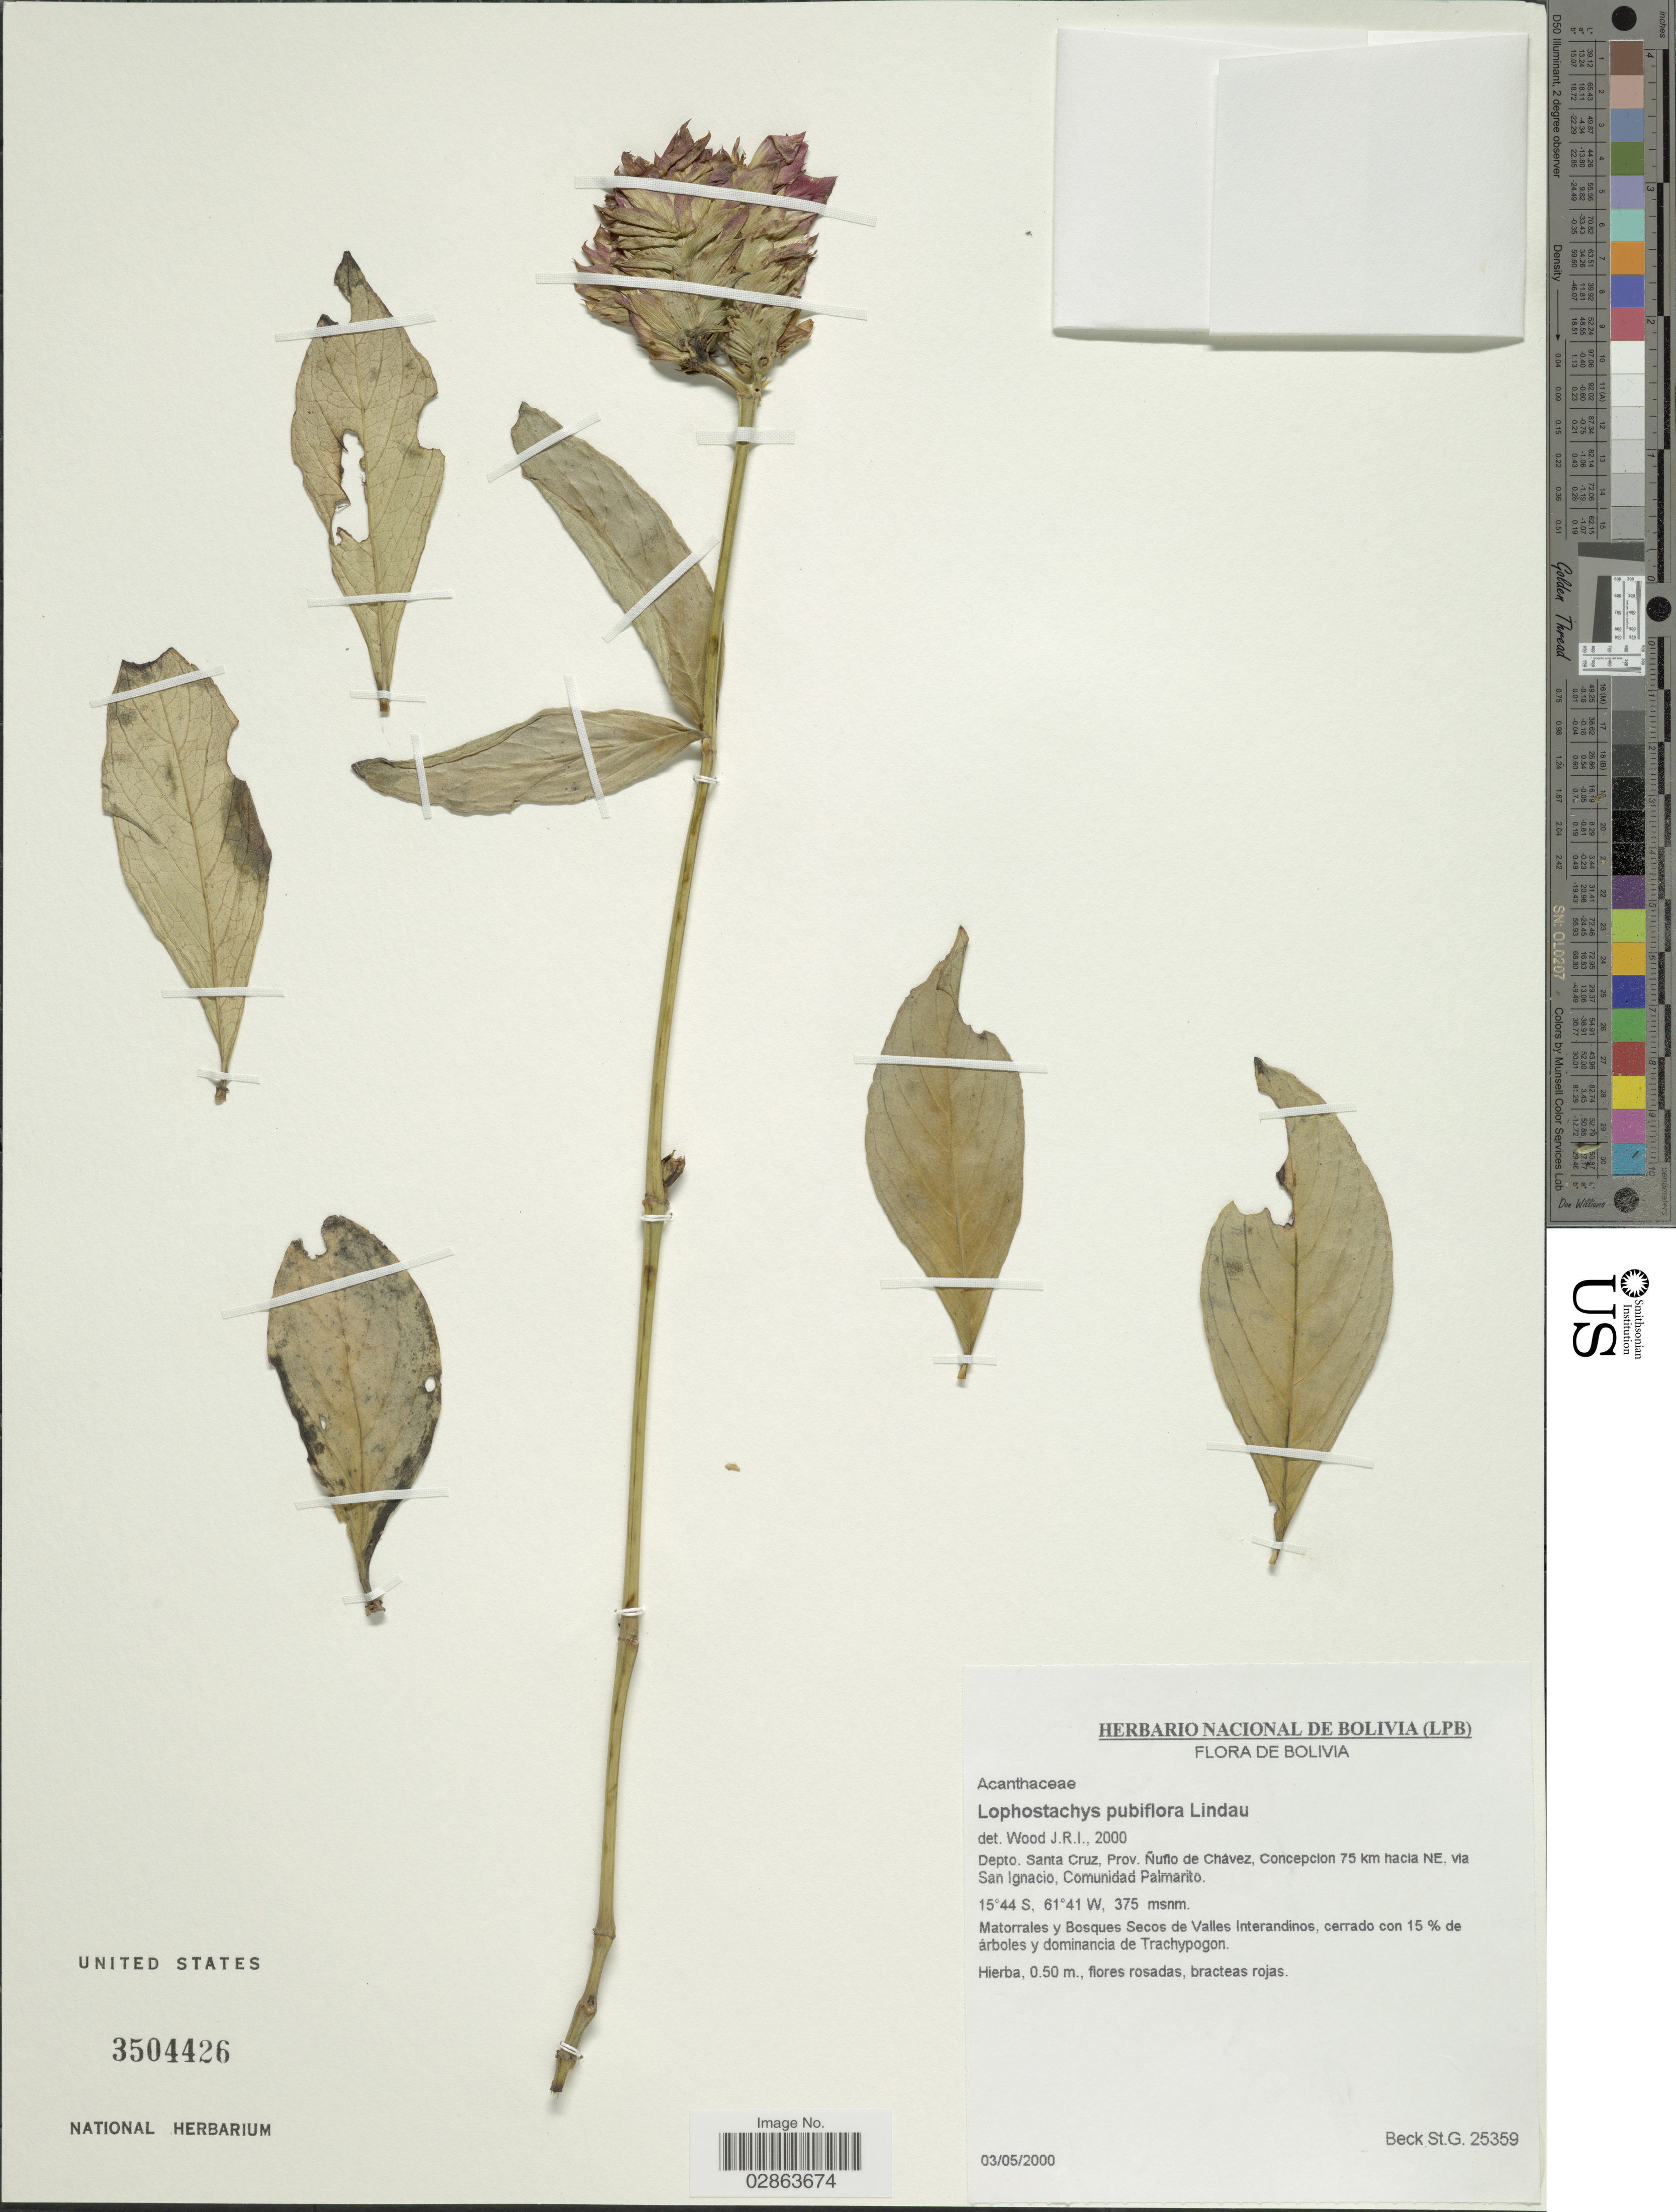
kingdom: Plantae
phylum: Tracheophyta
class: Magnoliopsida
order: Lamiales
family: Acanthaceae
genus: Lepidagathis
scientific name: Lepidagathis sessilifolia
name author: (Pohl) Kameyama ex Wassh. & J.R.I. Wood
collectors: S. G. Beck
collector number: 25359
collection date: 2000-05-03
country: Bolivia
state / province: Santa Cruz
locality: Depto. Santa Cruz, Prov. Ñuflo de Chavez, Concepcion 75 km hacia NE, via San Ignacio, Comunidad Palmarito.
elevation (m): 375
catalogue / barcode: US 3504426